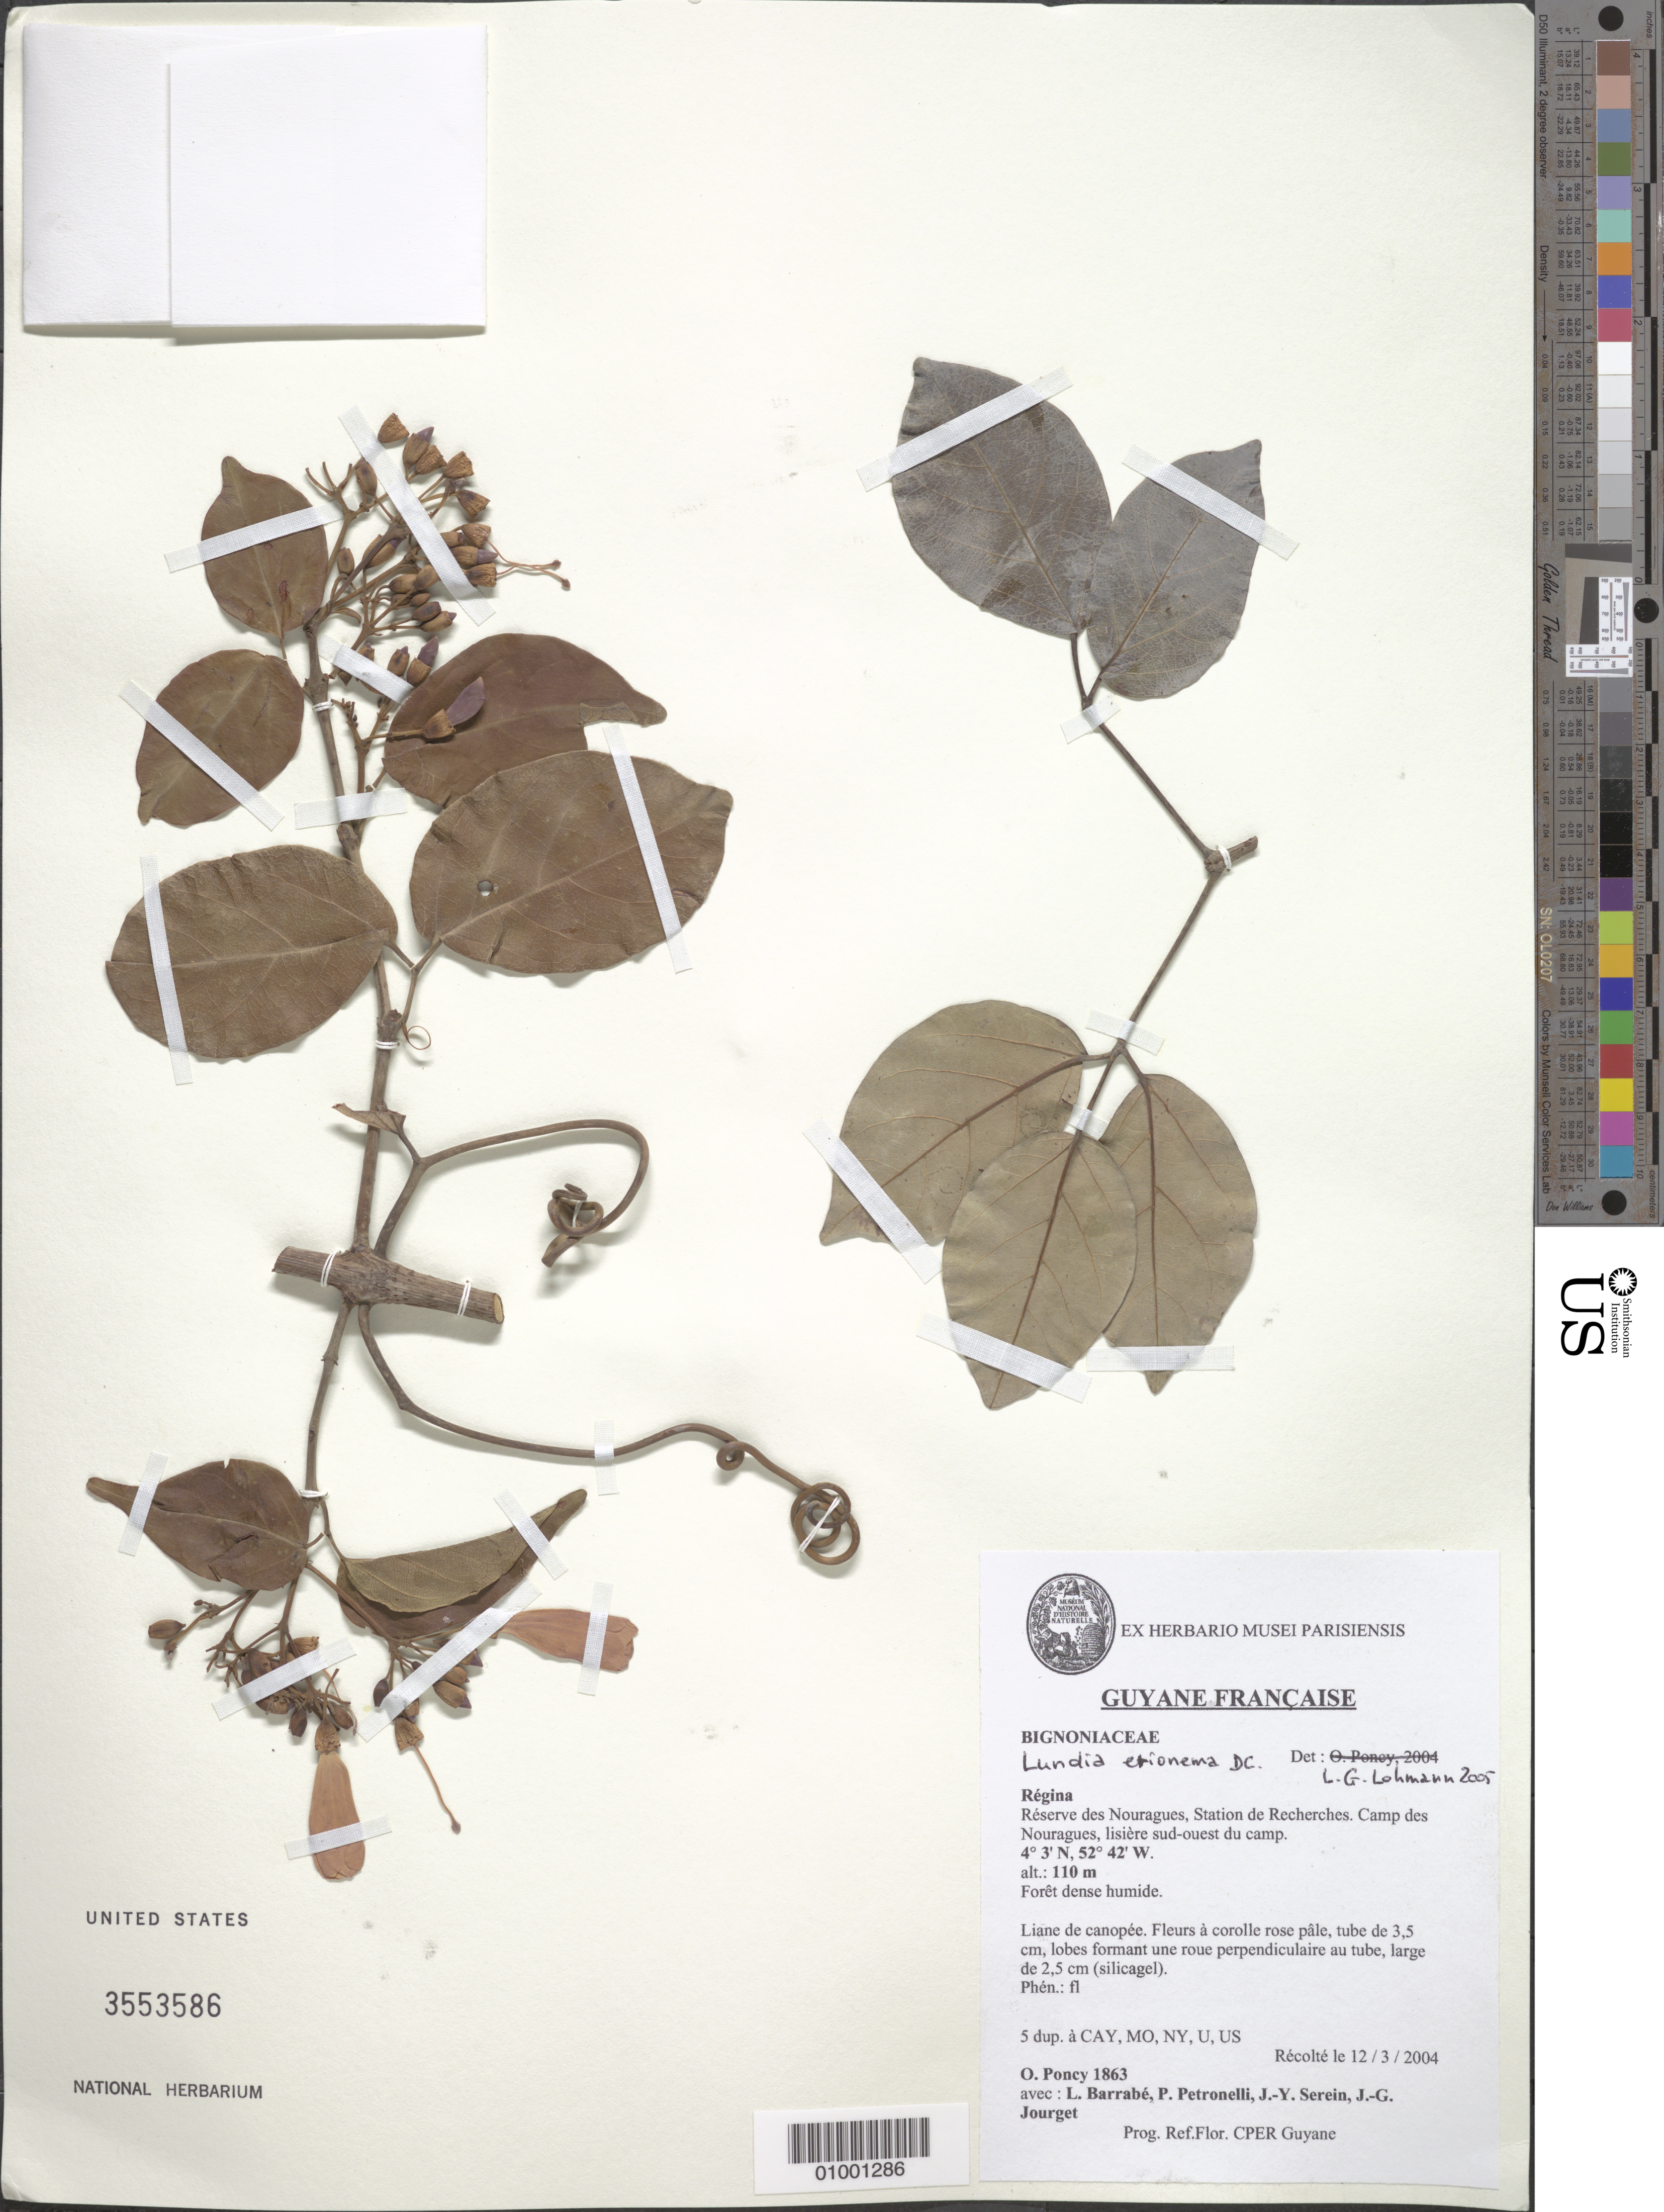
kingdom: Plantae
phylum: Tracheophyta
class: Magnoliopsida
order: Lamiales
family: Bignoniaceae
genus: Lundia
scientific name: Lundia erionema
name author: DC.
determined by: Lohmann, L. G.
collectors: O. Poncy, L. Barrabé, P. Petronelli, J. Serein & J. Jourget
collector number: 1863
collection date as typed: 12-Mar-04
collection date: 2004-03-12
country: French Guiana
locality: Régina, Réserve des Nouragues, Station de Recherches. Camp des Nouragues, lisière sud-ouest du camp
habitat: Forêt dense humide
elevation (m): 110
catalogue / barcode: US 3553586